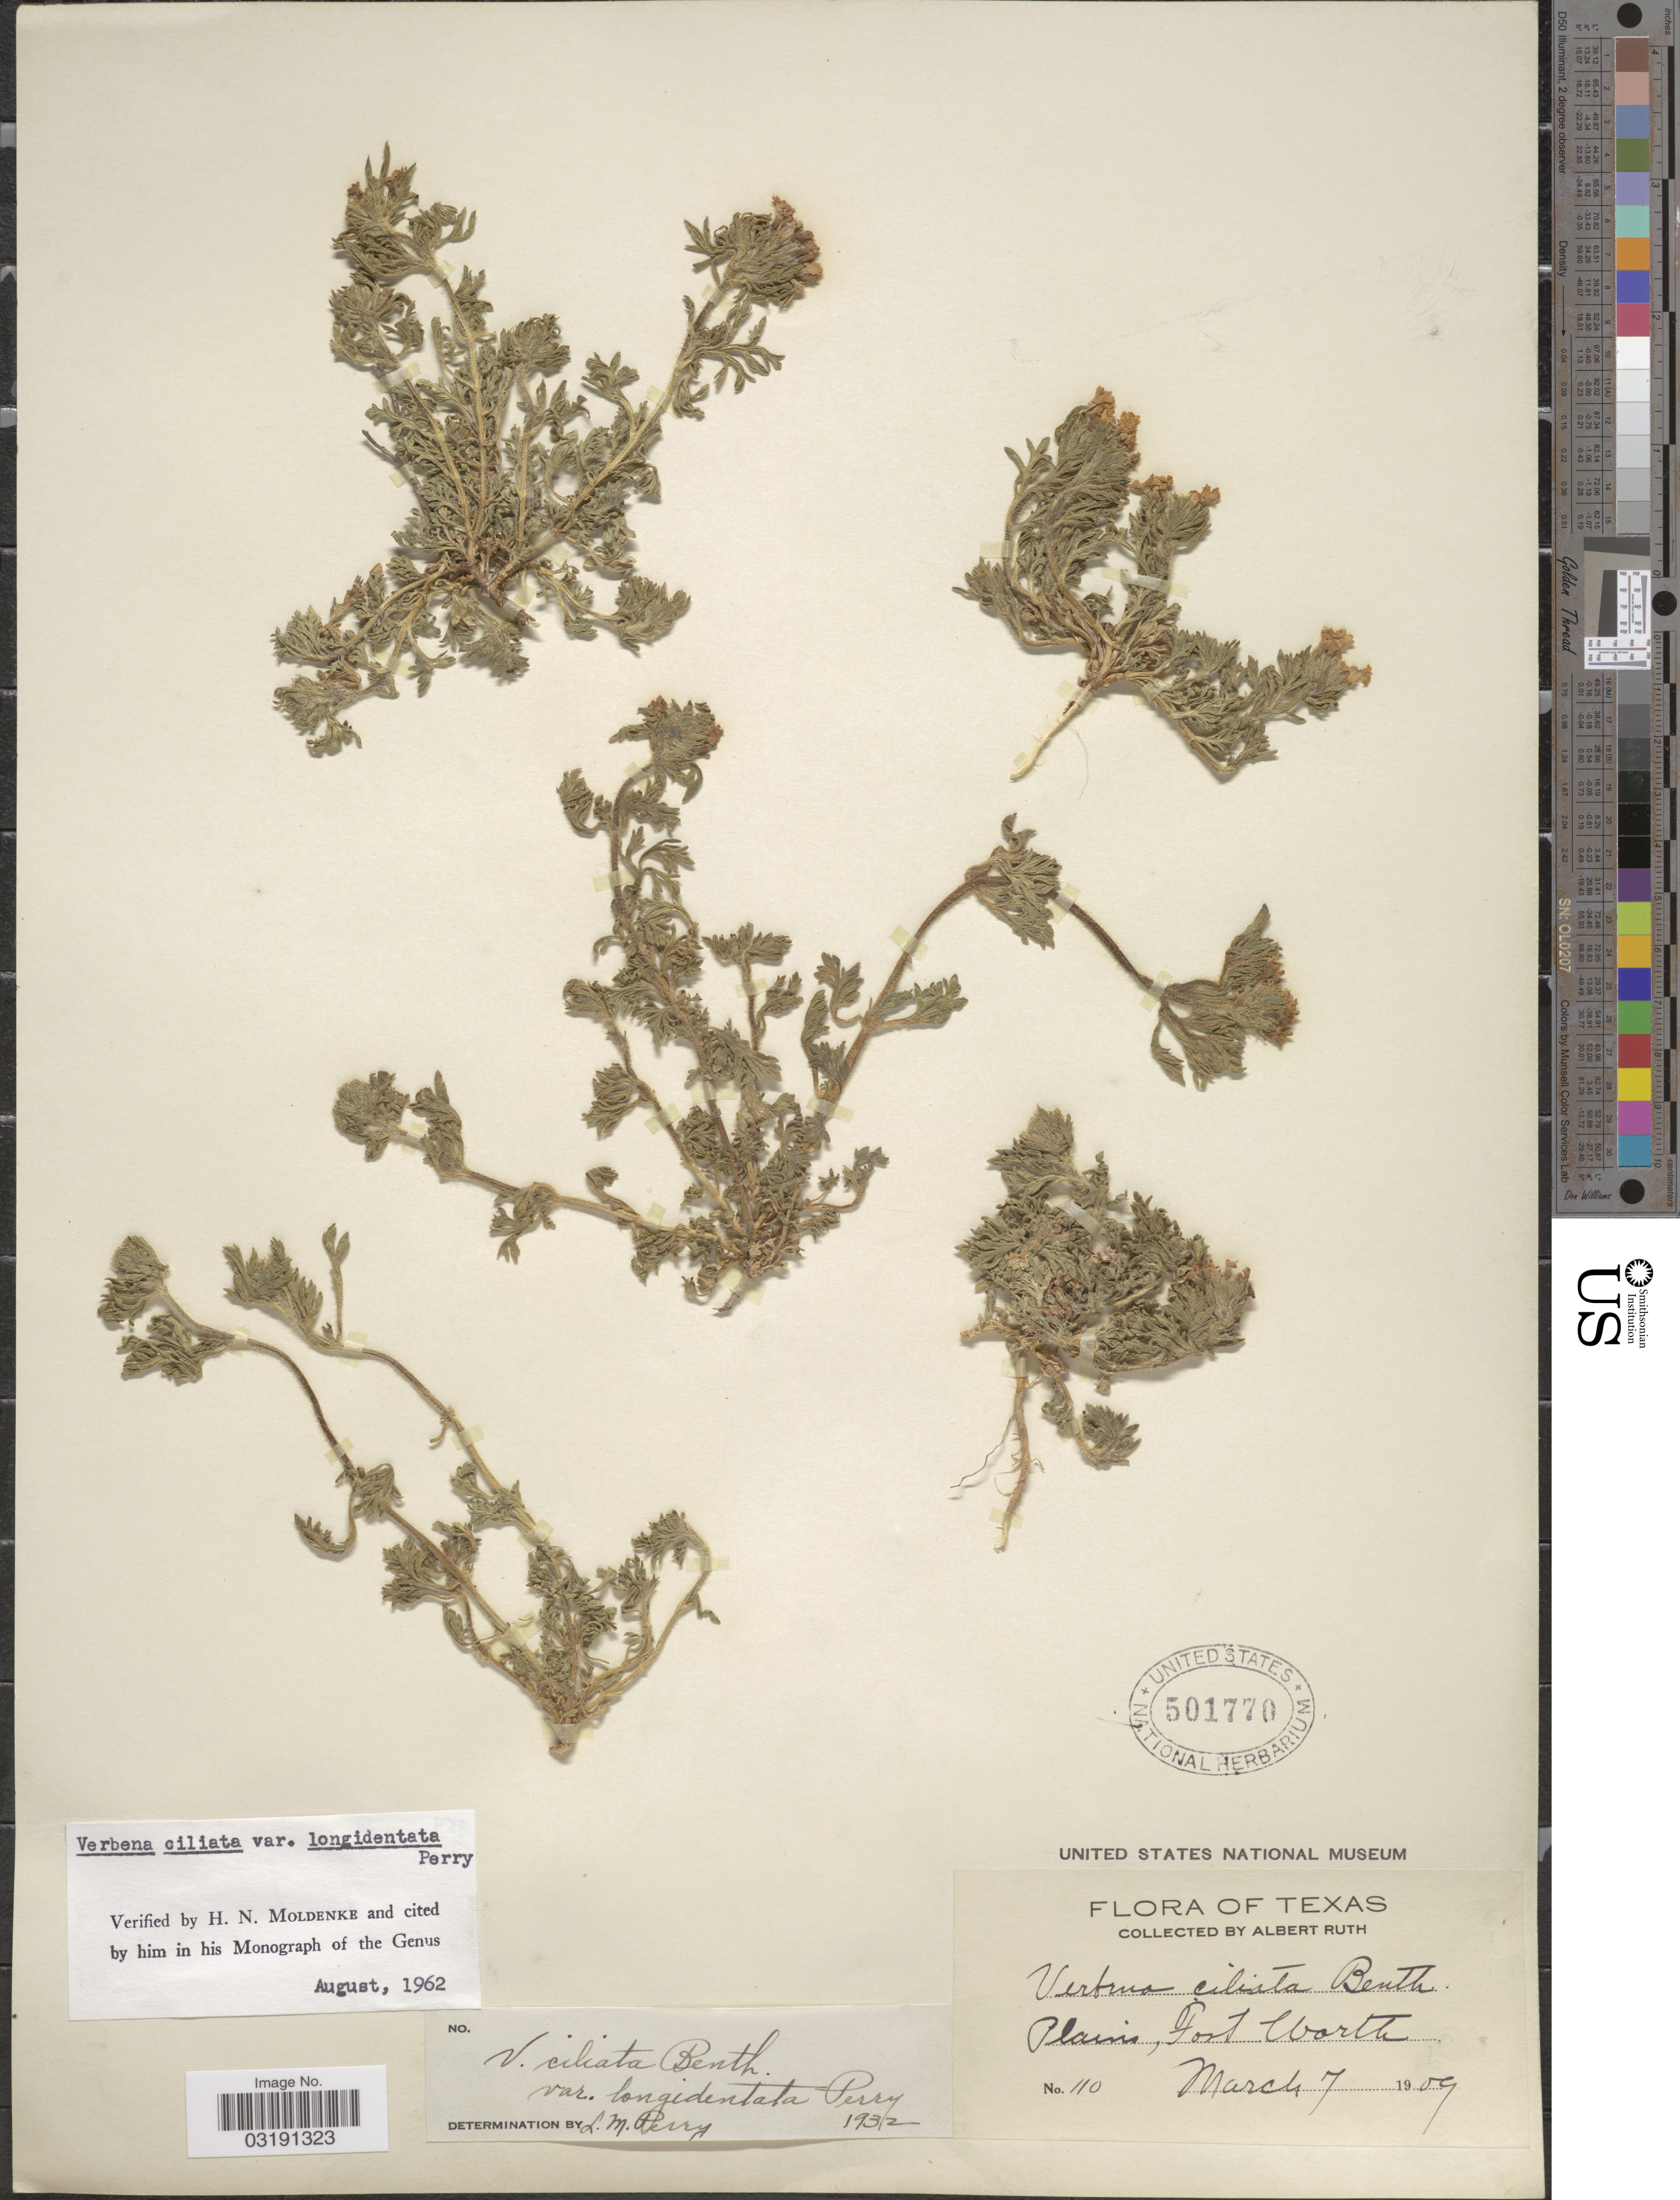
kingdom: Plantae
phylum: Tracheophyta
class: Magnoliopsida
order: Lamiales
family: Verbenaceae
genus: Verbena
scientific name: Verbena ciliata var. longidentata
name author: L.M. Perry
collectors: A. Ruth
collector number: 110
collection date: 1909-03-07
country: United States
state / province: Texas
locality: Plains, Fort Worth.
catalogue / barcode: US 501770